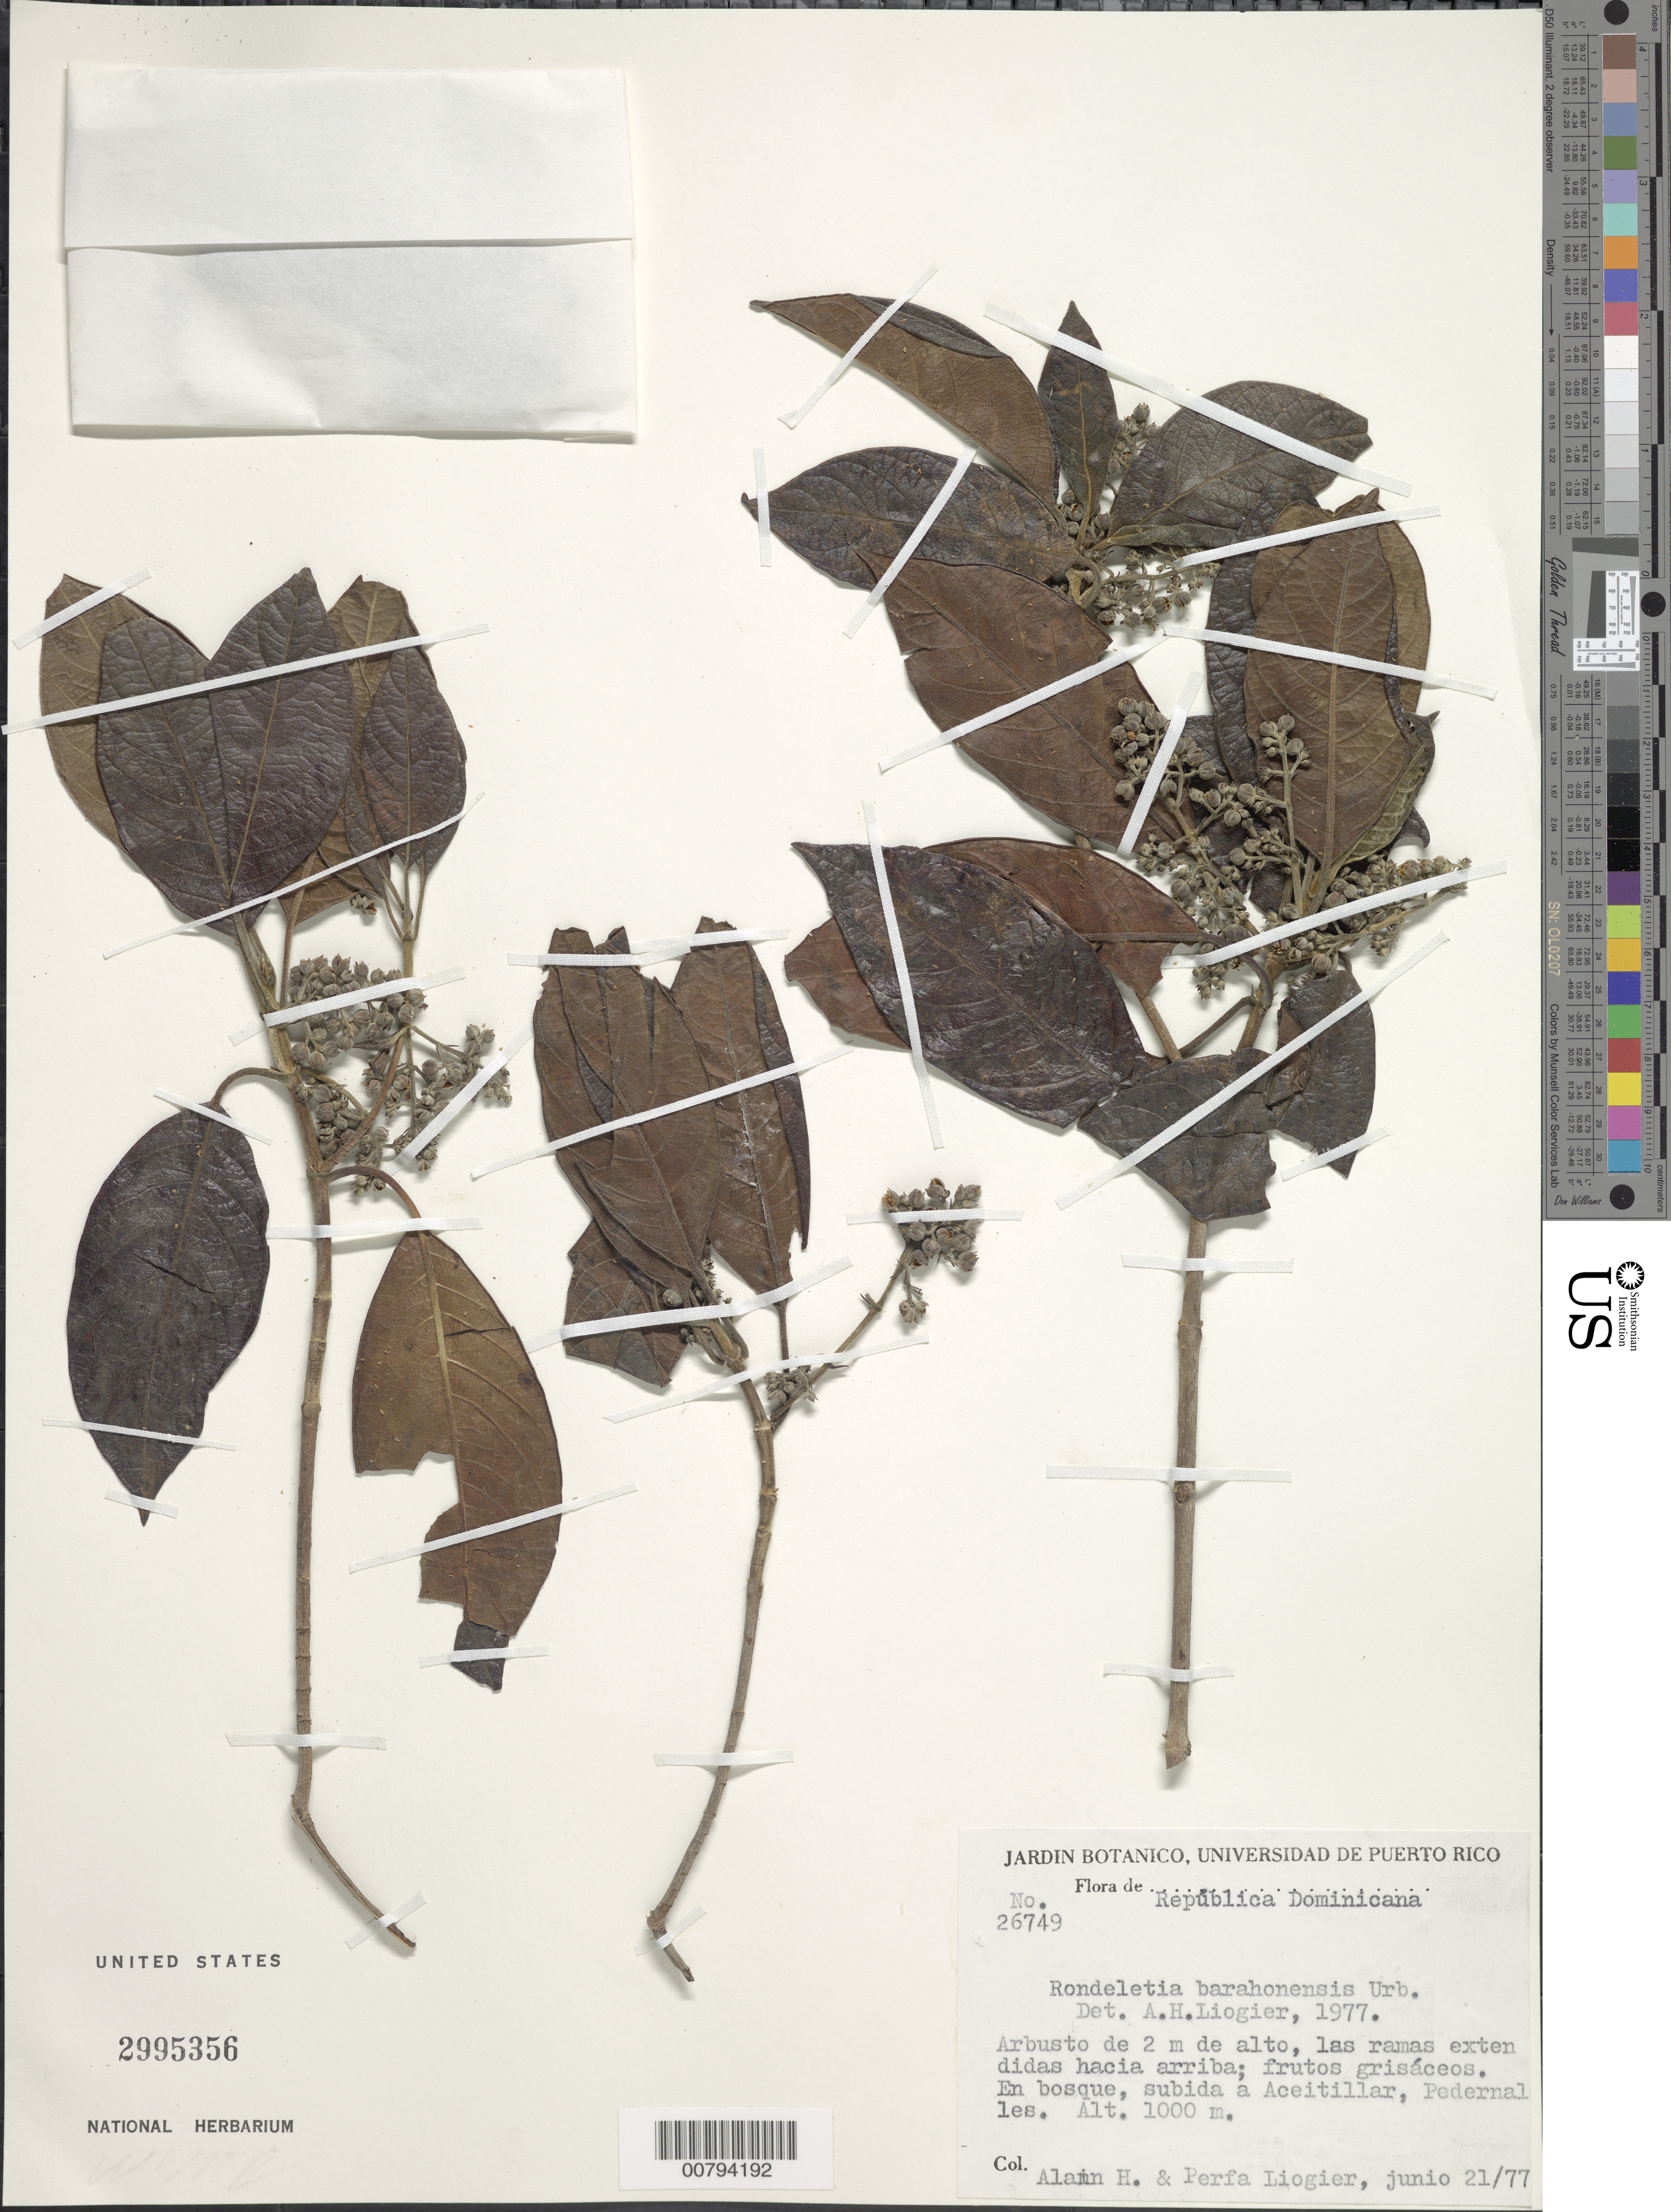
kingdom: Plantae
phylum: Tracheophyta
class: Magnoliopsida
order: Gentianales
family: Rubiaceae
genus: Rondeletia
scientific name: Rondeletia barahonensis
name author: Urb.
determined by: Liogier, Alain H.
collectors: A. H. Liogier & M. P. Liogier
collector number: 26749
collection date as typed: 21 Jun 1977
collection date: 1977-06-21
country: Dominican Republic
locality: (?) Subida a Aceitillar, Pedrnal les.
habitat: (?) En bosque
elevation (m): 1000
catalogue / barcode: US 794192